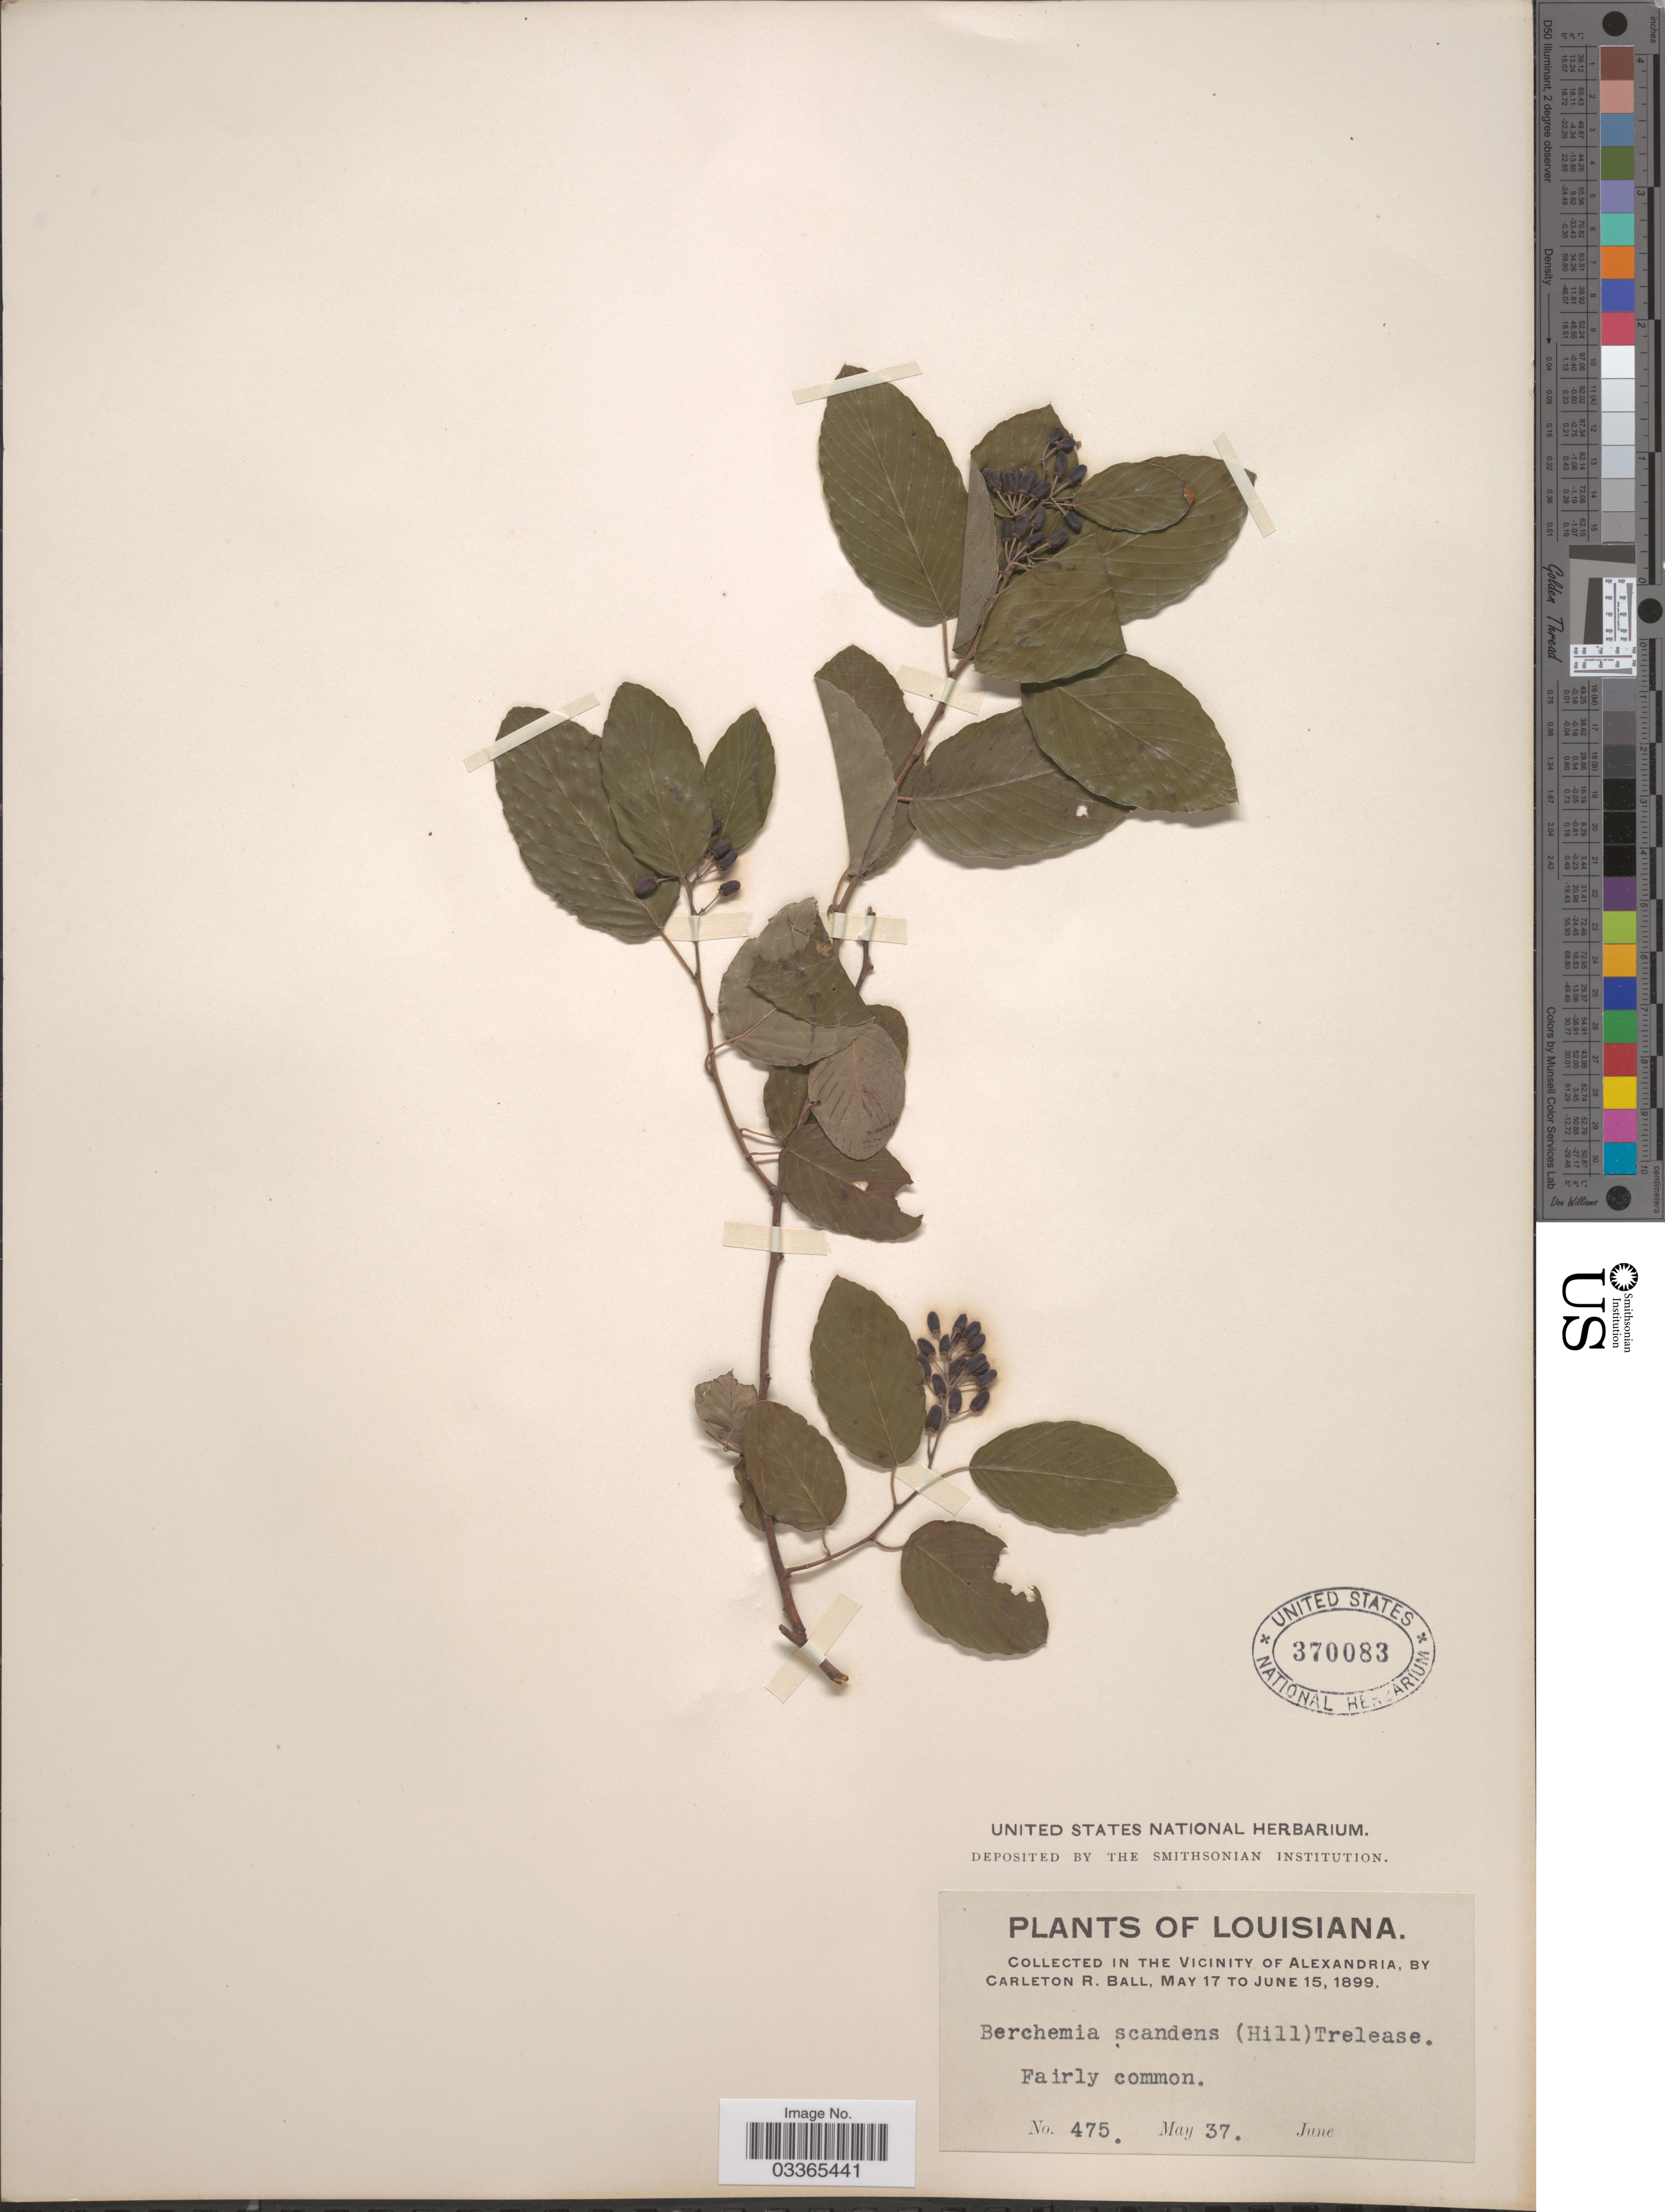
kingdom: Plantae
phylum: Tracheophyta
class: Magnoliopsida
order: Rosales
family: Rhamnaceae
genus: Berchemia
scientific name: Berchemia scandens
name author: (Hill) K. Koch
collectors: C. R. Ball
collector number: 475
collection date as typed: May 37. June 1899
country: United States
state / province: Louisiana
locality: In the vicinity of Alexandria.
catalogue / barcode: US 370083